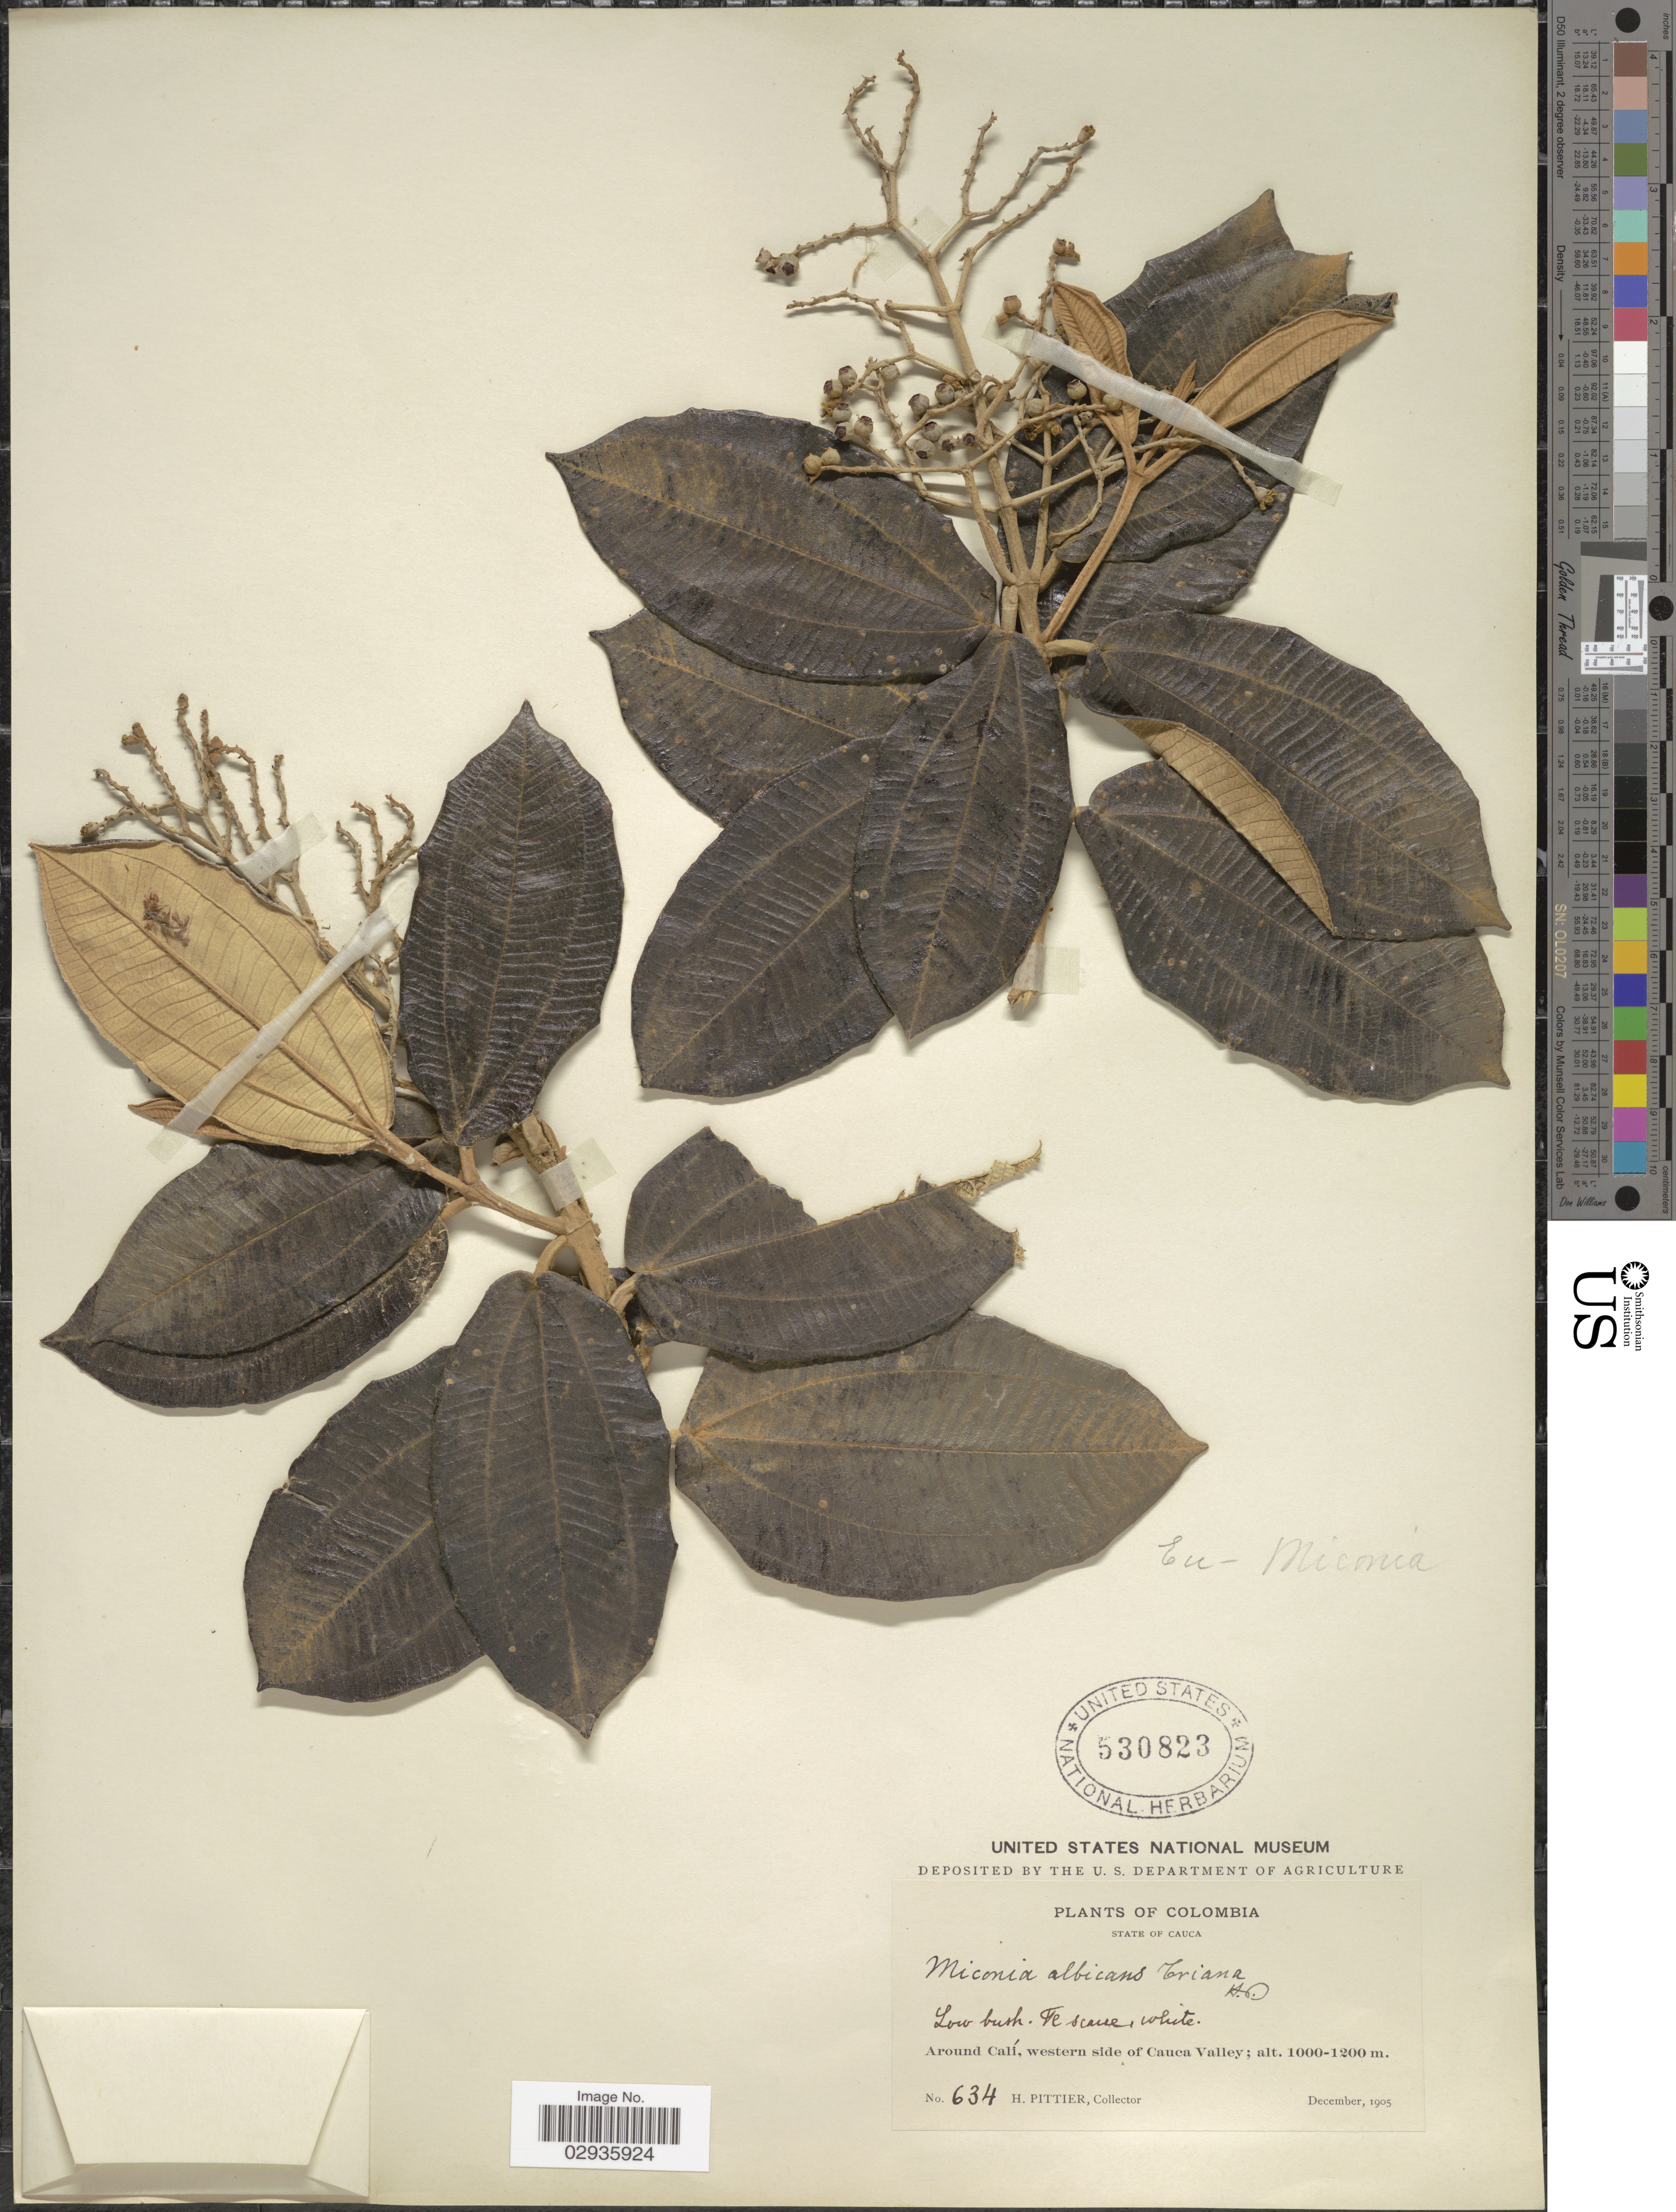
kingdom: Plantae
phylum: Tracheophyta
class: Magnoliopsida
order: Myrtales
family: Melastomataceae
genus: Miconia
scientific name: Miconia albicans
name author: (Sw.) Steud.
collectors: H. F. Pittier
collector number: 634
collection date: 1905-12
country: Colombia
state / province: Cauca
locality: Around Calí, western side of Cauca Valley.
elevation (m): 1000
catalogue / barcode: US 530823